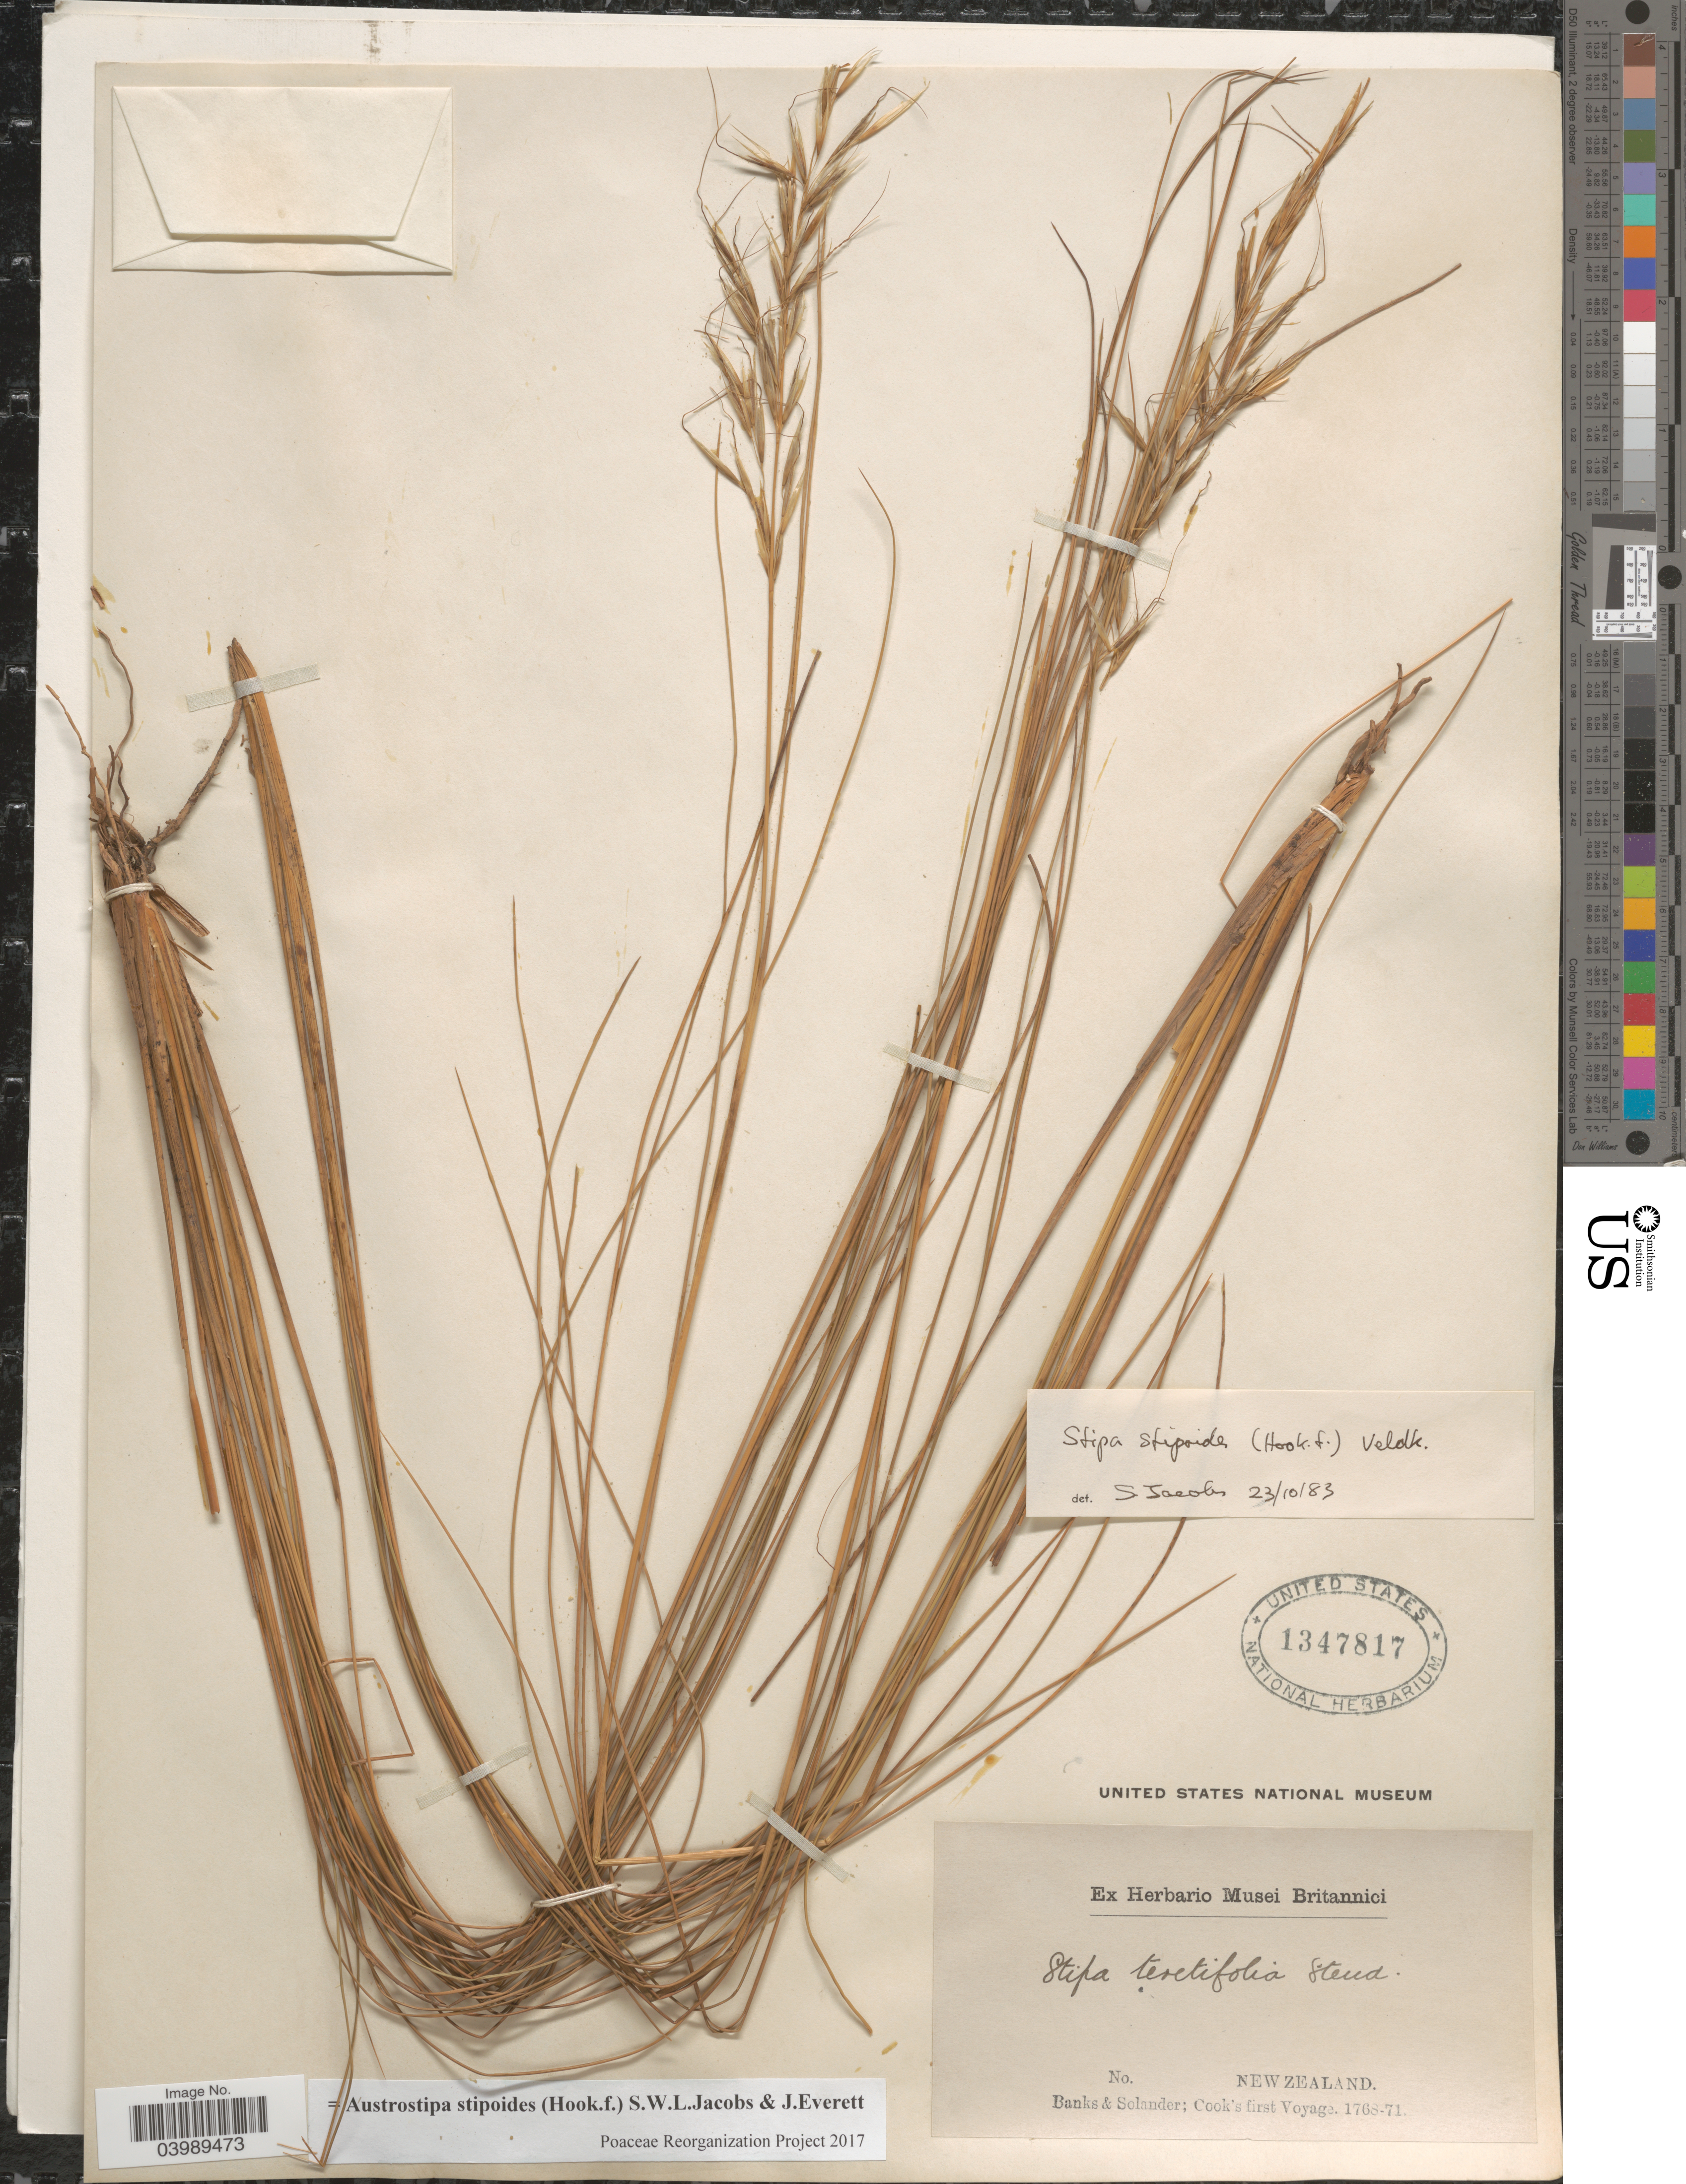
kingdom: Plantae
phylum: Tracheophyta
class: Liliopsida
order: Poales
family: Poaceae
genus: Austrostipa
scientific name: Austrostipa stipoides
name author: (Hook. f.) S.W.L. Jacobs & J. Everett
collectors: -- Banks & -- Solander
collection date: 1768/1771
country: New Zealand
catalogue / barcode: US 1347817